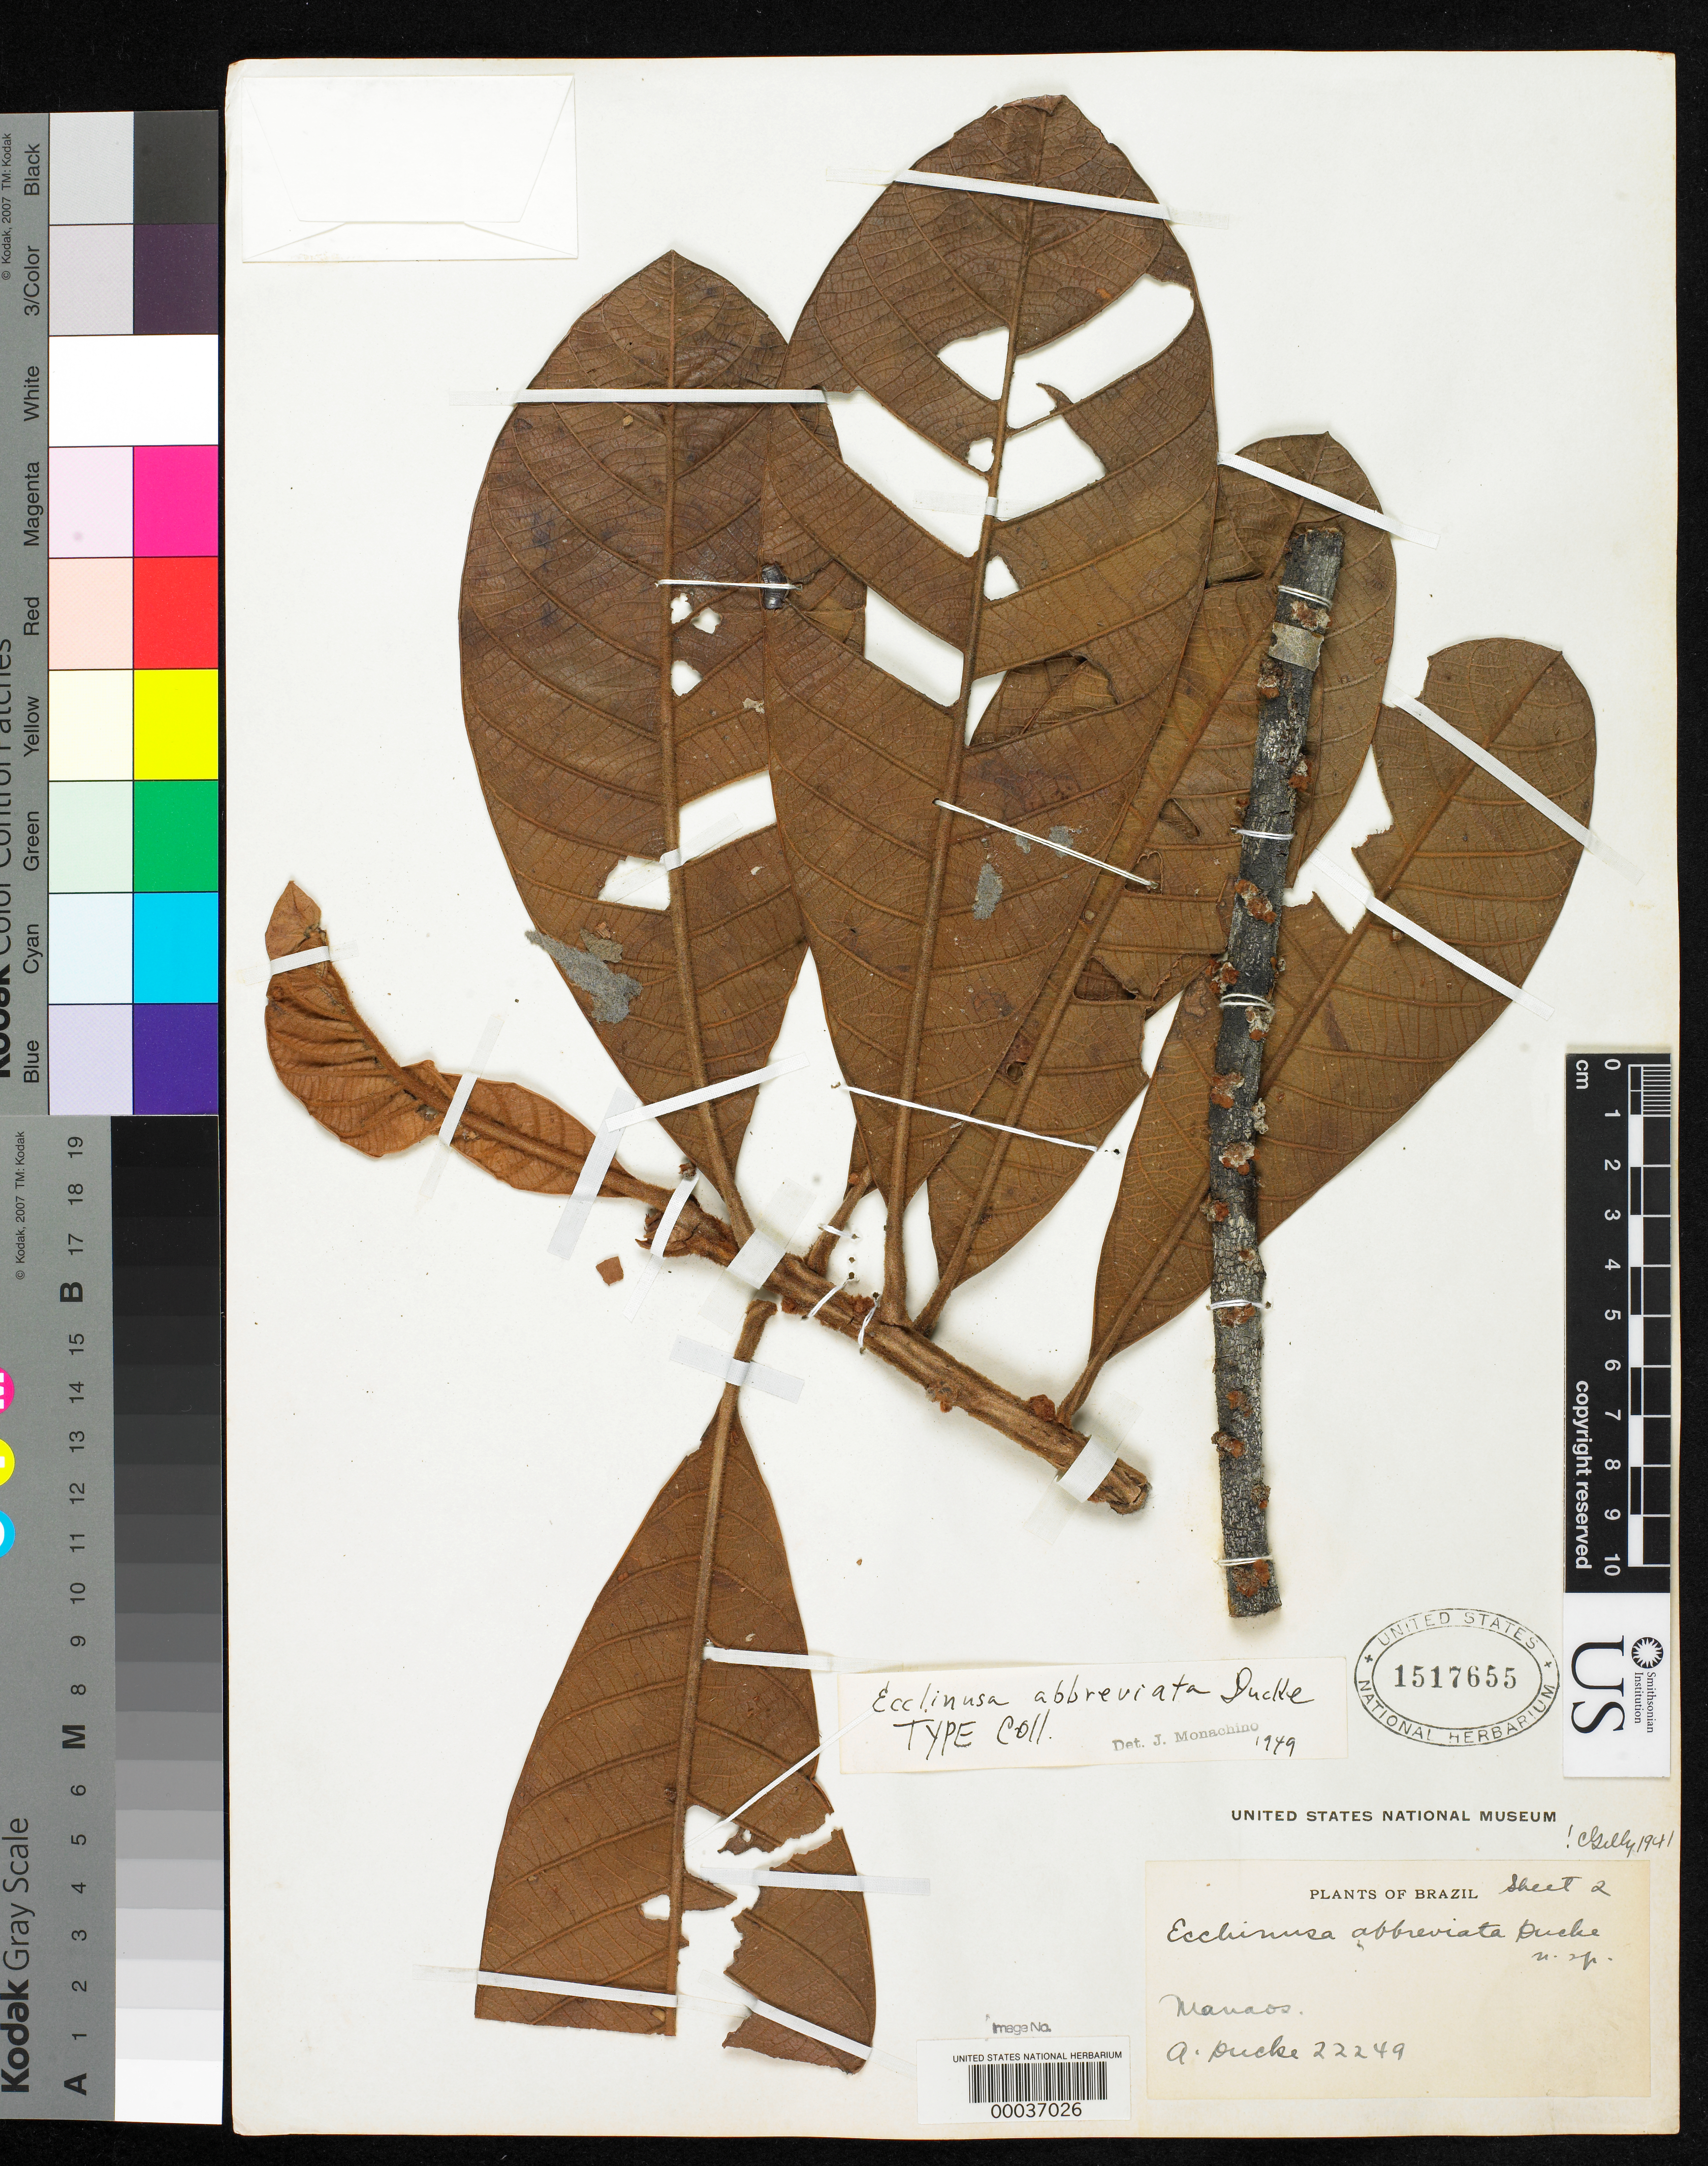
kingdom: Plantae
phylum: Tracheophyta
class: Magnoliopsida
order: Ericales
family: Sapotaceae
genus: Ecclinusa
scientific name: Ecclinusa abbreviata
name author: Ducke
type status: Isotype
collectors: A. Ducke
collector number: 22249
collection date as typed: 25 Sep 1929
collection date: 1929-09-25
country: Brazil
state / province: Amazonas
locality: Manaos.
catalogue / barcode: US 1517655